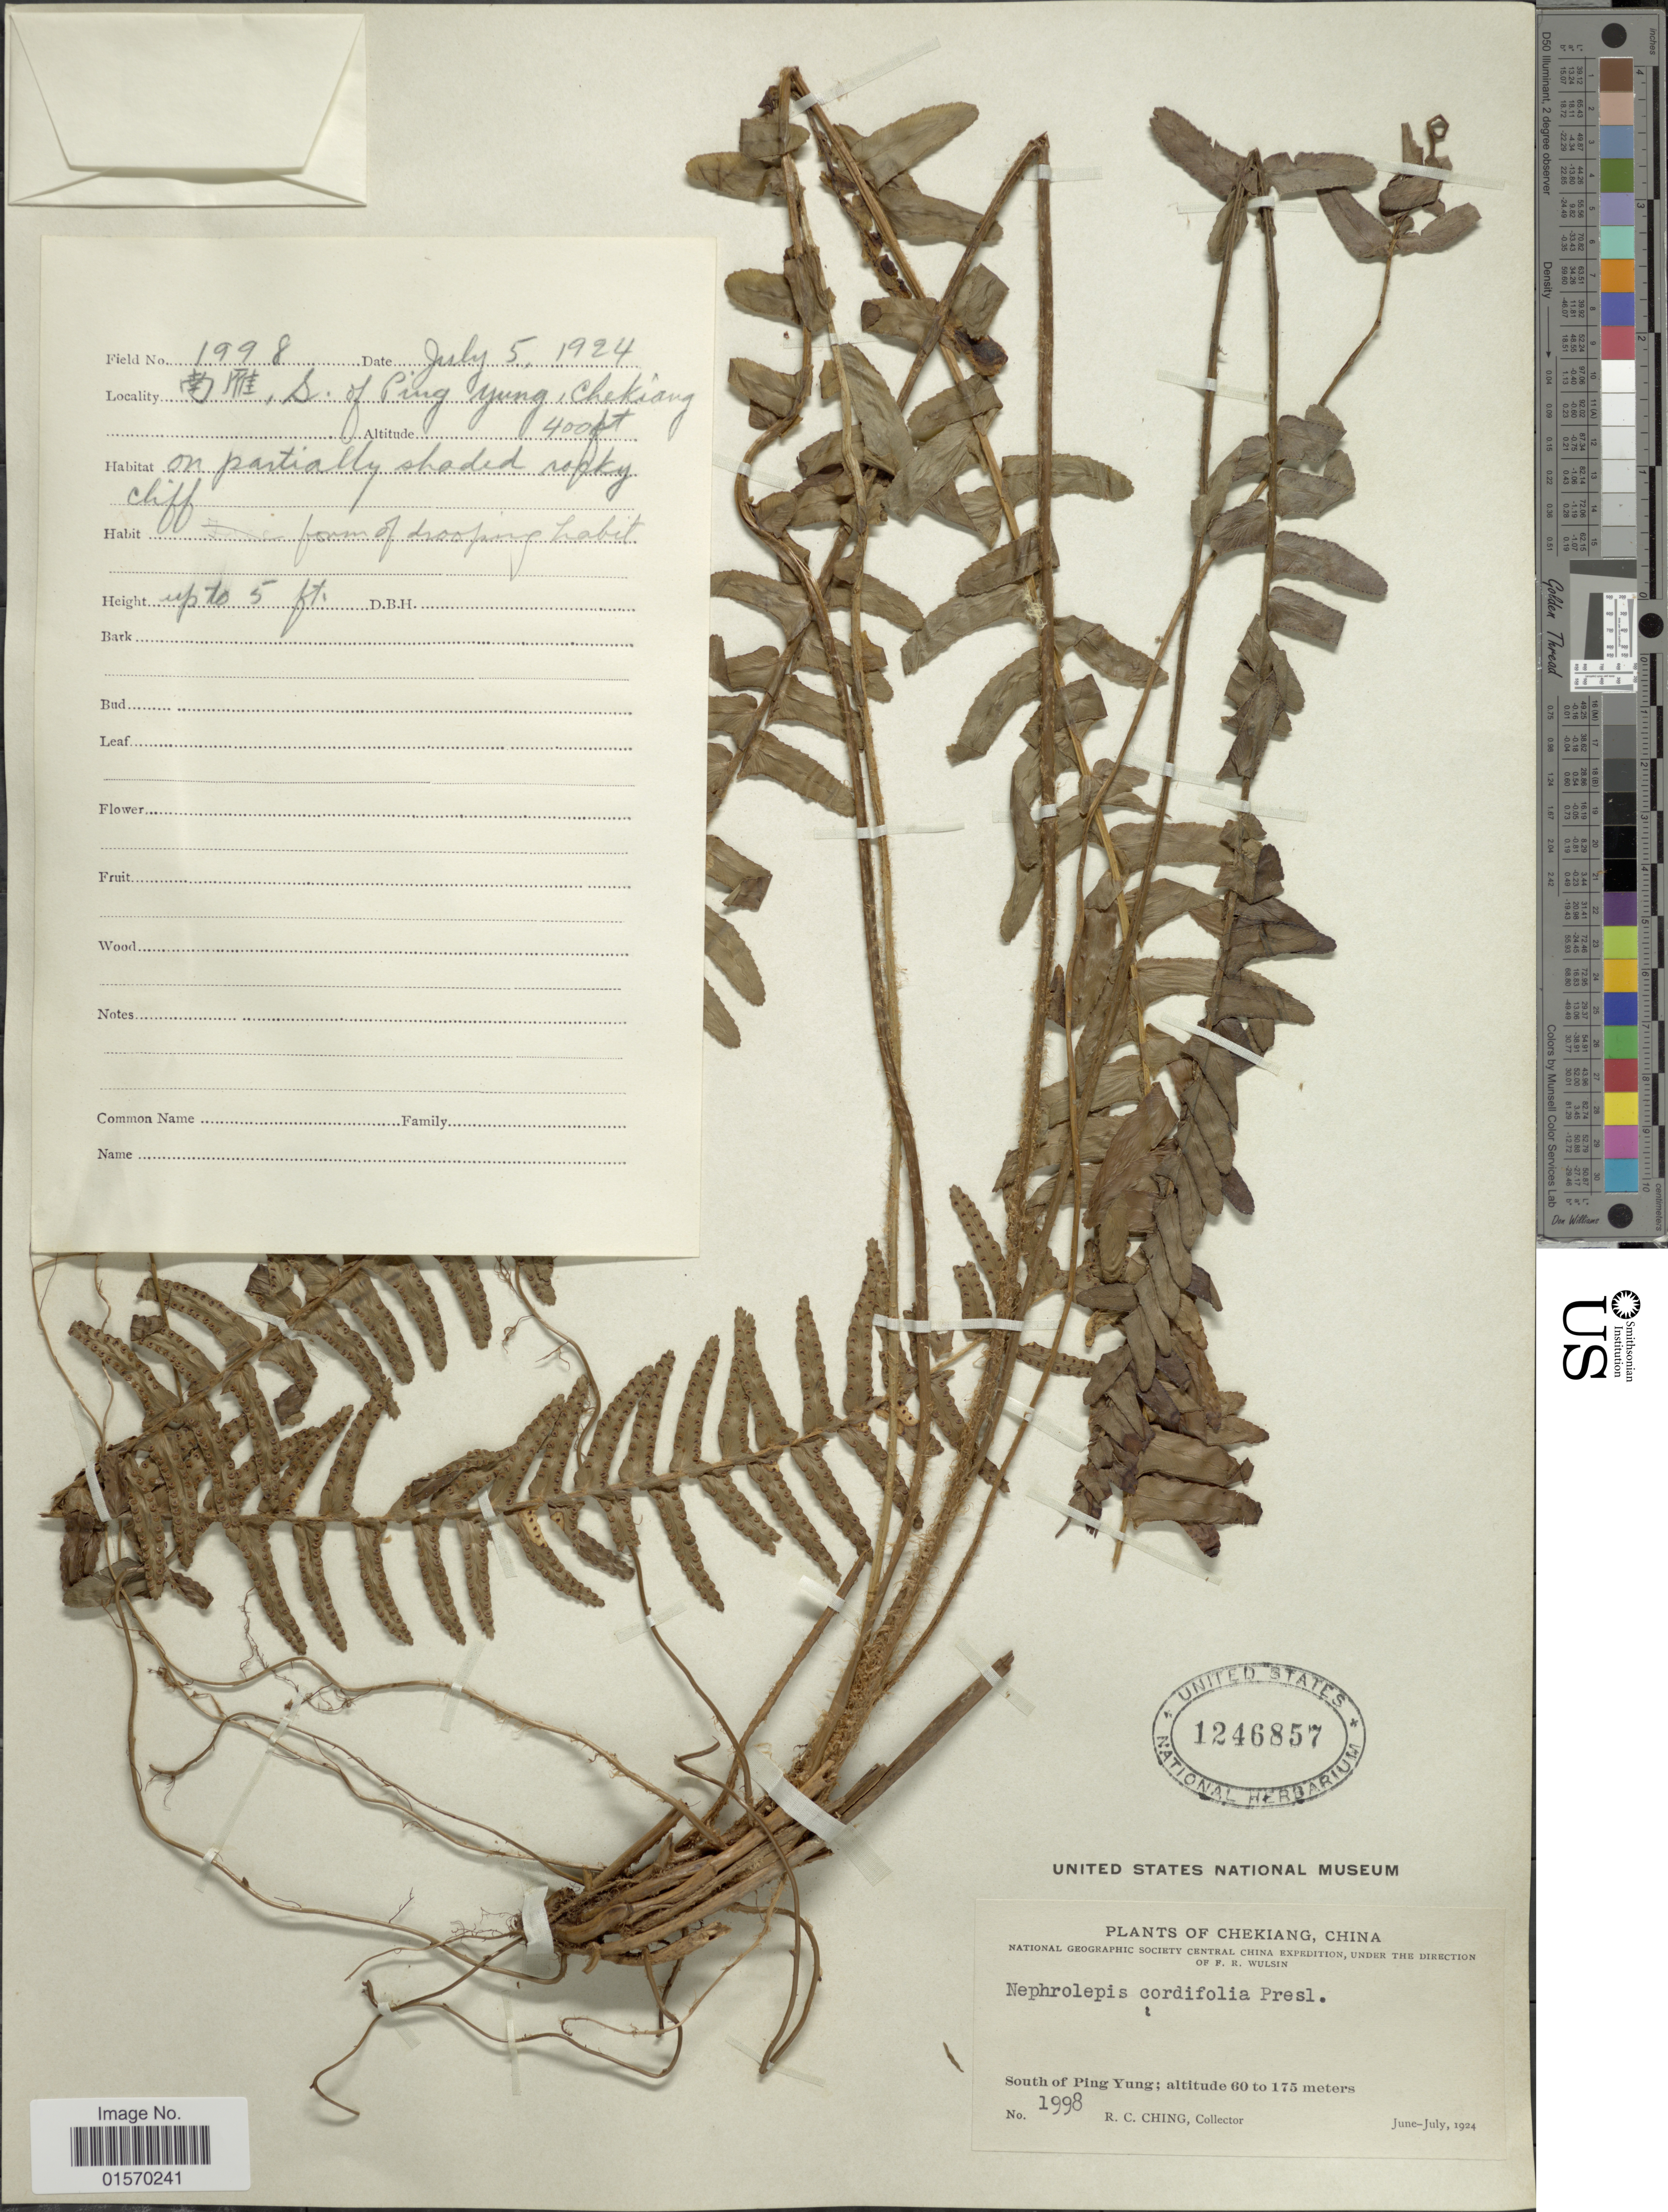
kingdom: Plantae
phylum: Tracheophyta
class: Polypodiopsida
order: Polypodiales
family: Nephrolepidaceae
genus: Nephrolepis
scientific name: Nephrolepis cordifolia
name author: (L.) C. Presl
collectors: R. C. Ching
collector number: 1998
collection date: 1924-07-05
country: China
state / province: Zhejiang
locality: Chekiang. South of Ping Yung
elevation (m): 122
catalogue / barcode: US 1246857